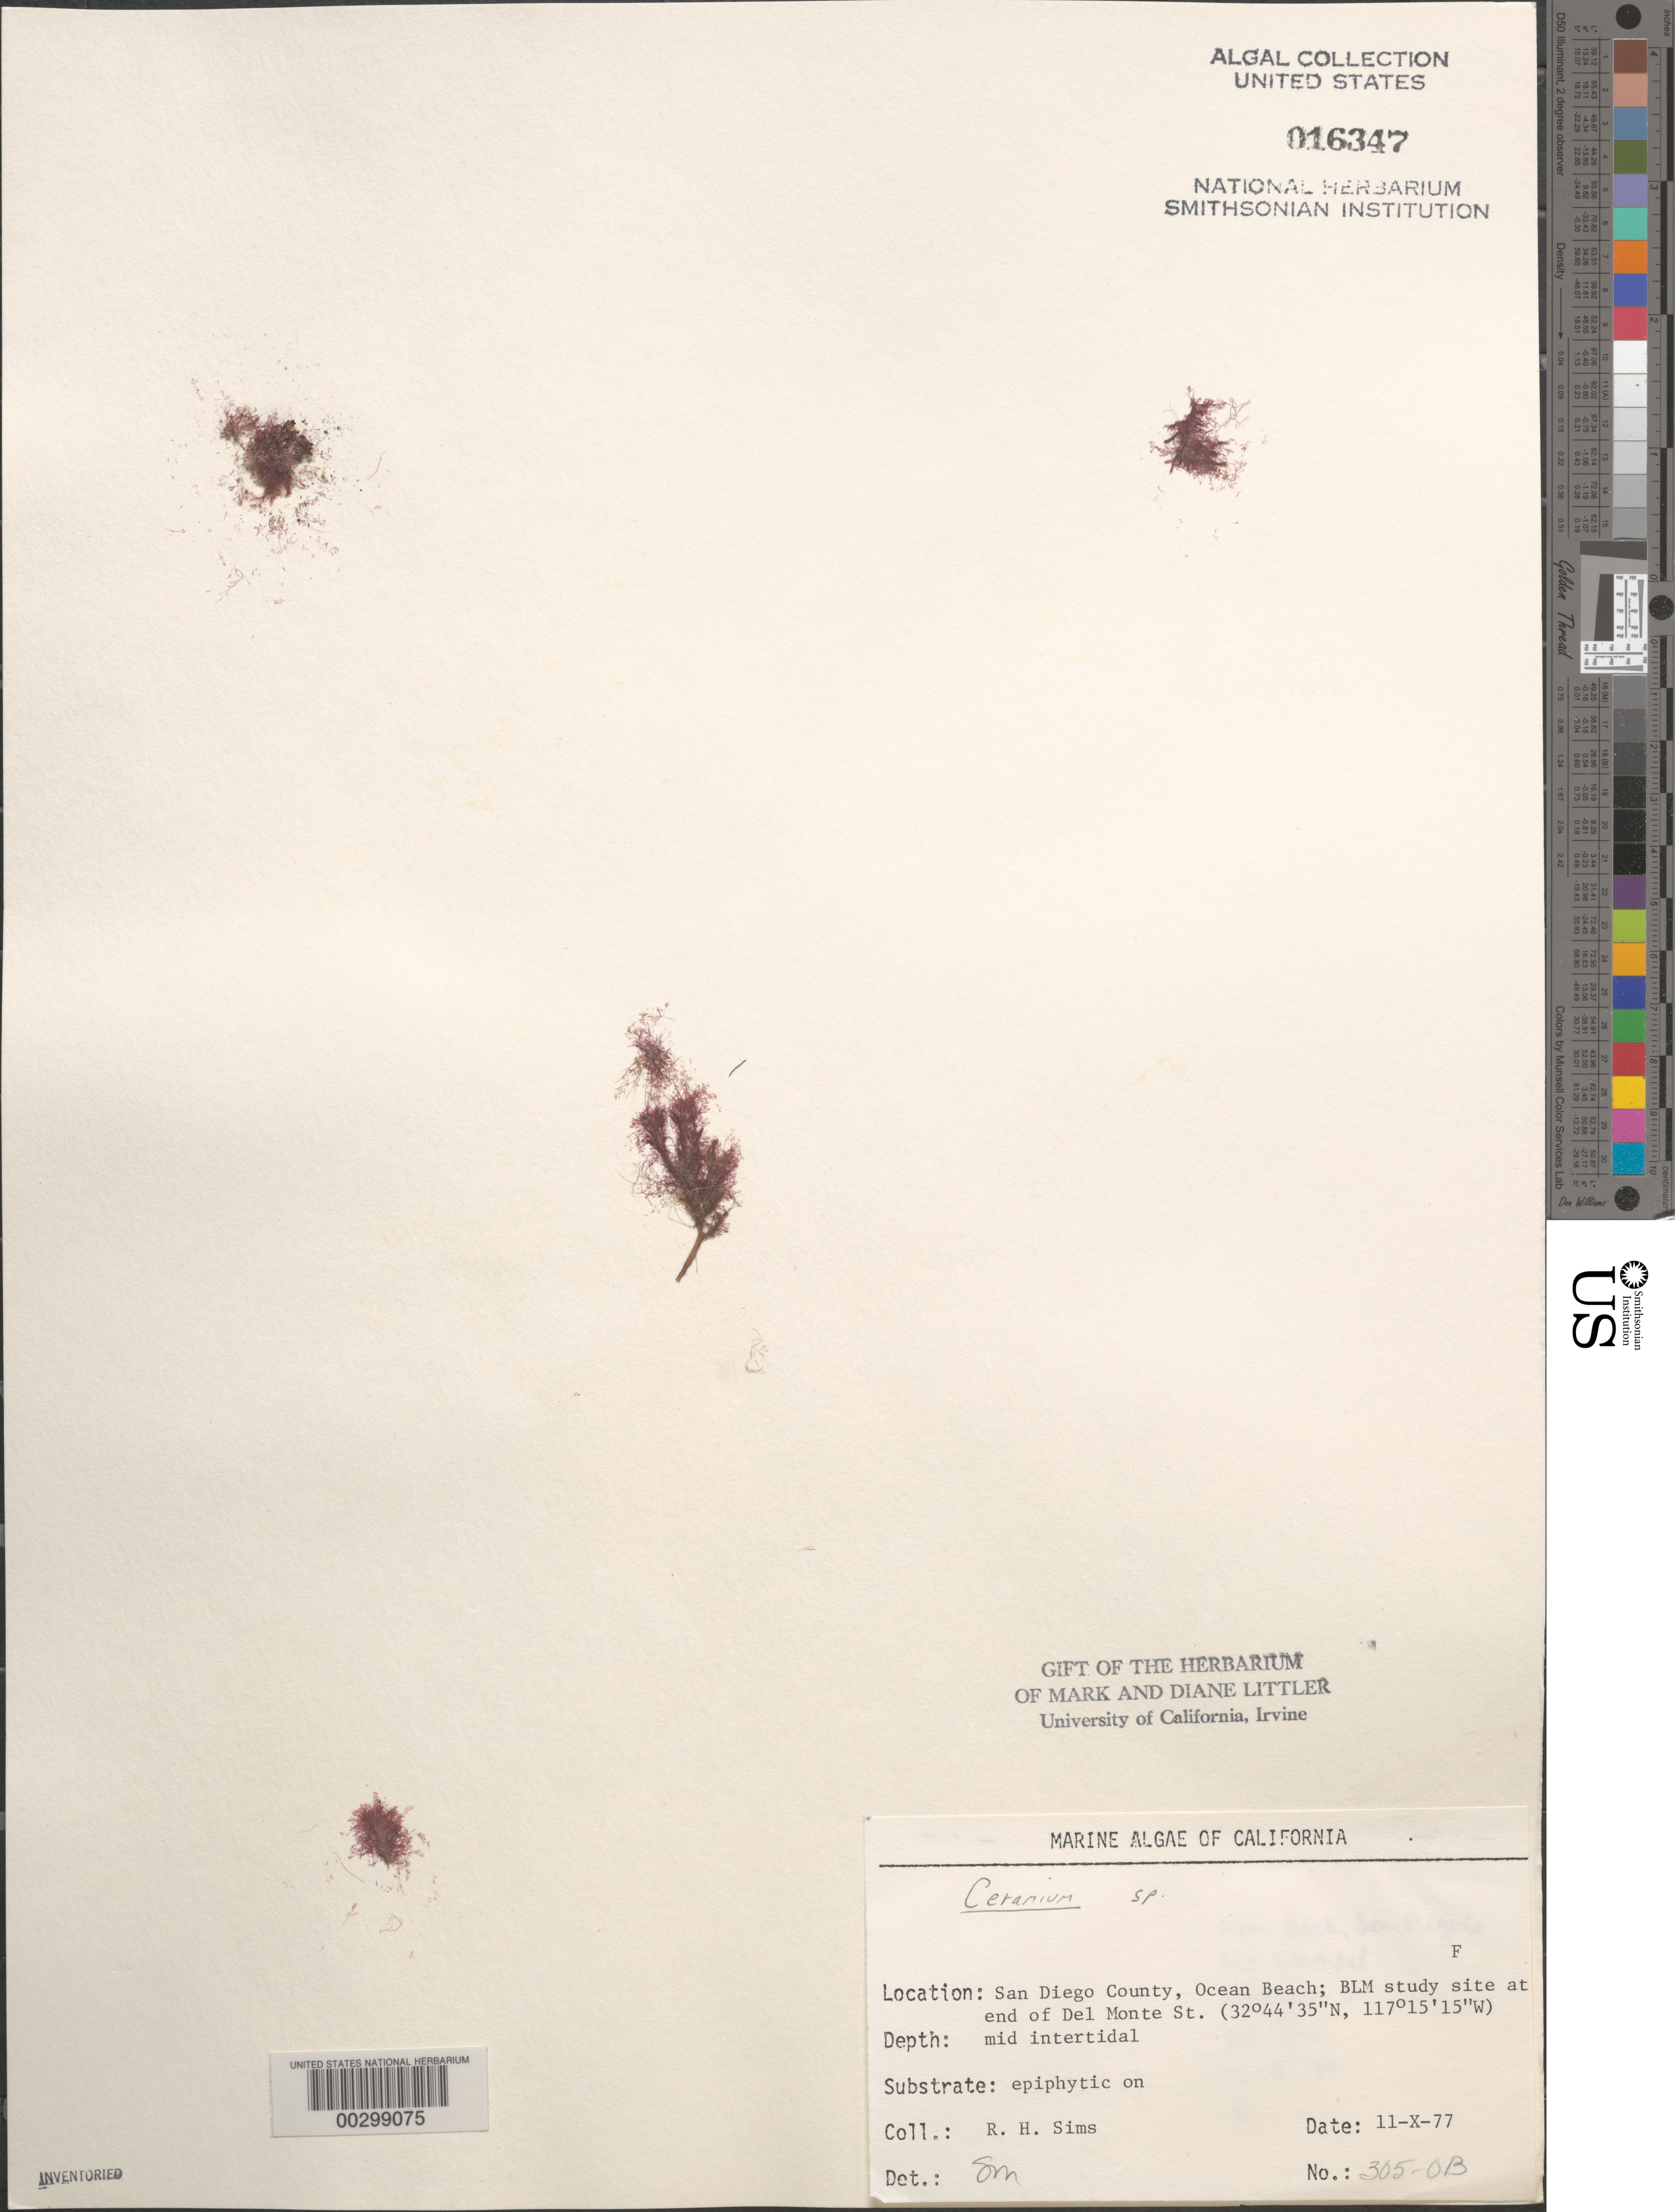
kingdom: Plantae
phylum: Rhodophyta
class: Florideophyceae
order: Ceramiales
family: Ceramiaceae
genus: Ceramium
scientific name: Ceramium sp.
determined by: Murray, S. N.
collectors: R. H. Sims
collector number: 305-ob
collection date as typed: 11 Oct 1977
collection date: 1977-10-11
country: United States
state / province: California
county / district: San Diego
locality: Ocean Beach, end of Del Monte Street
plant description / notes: BLM-SOCALBIGHT Rocky Intertidal Survey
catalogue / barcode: US 16347